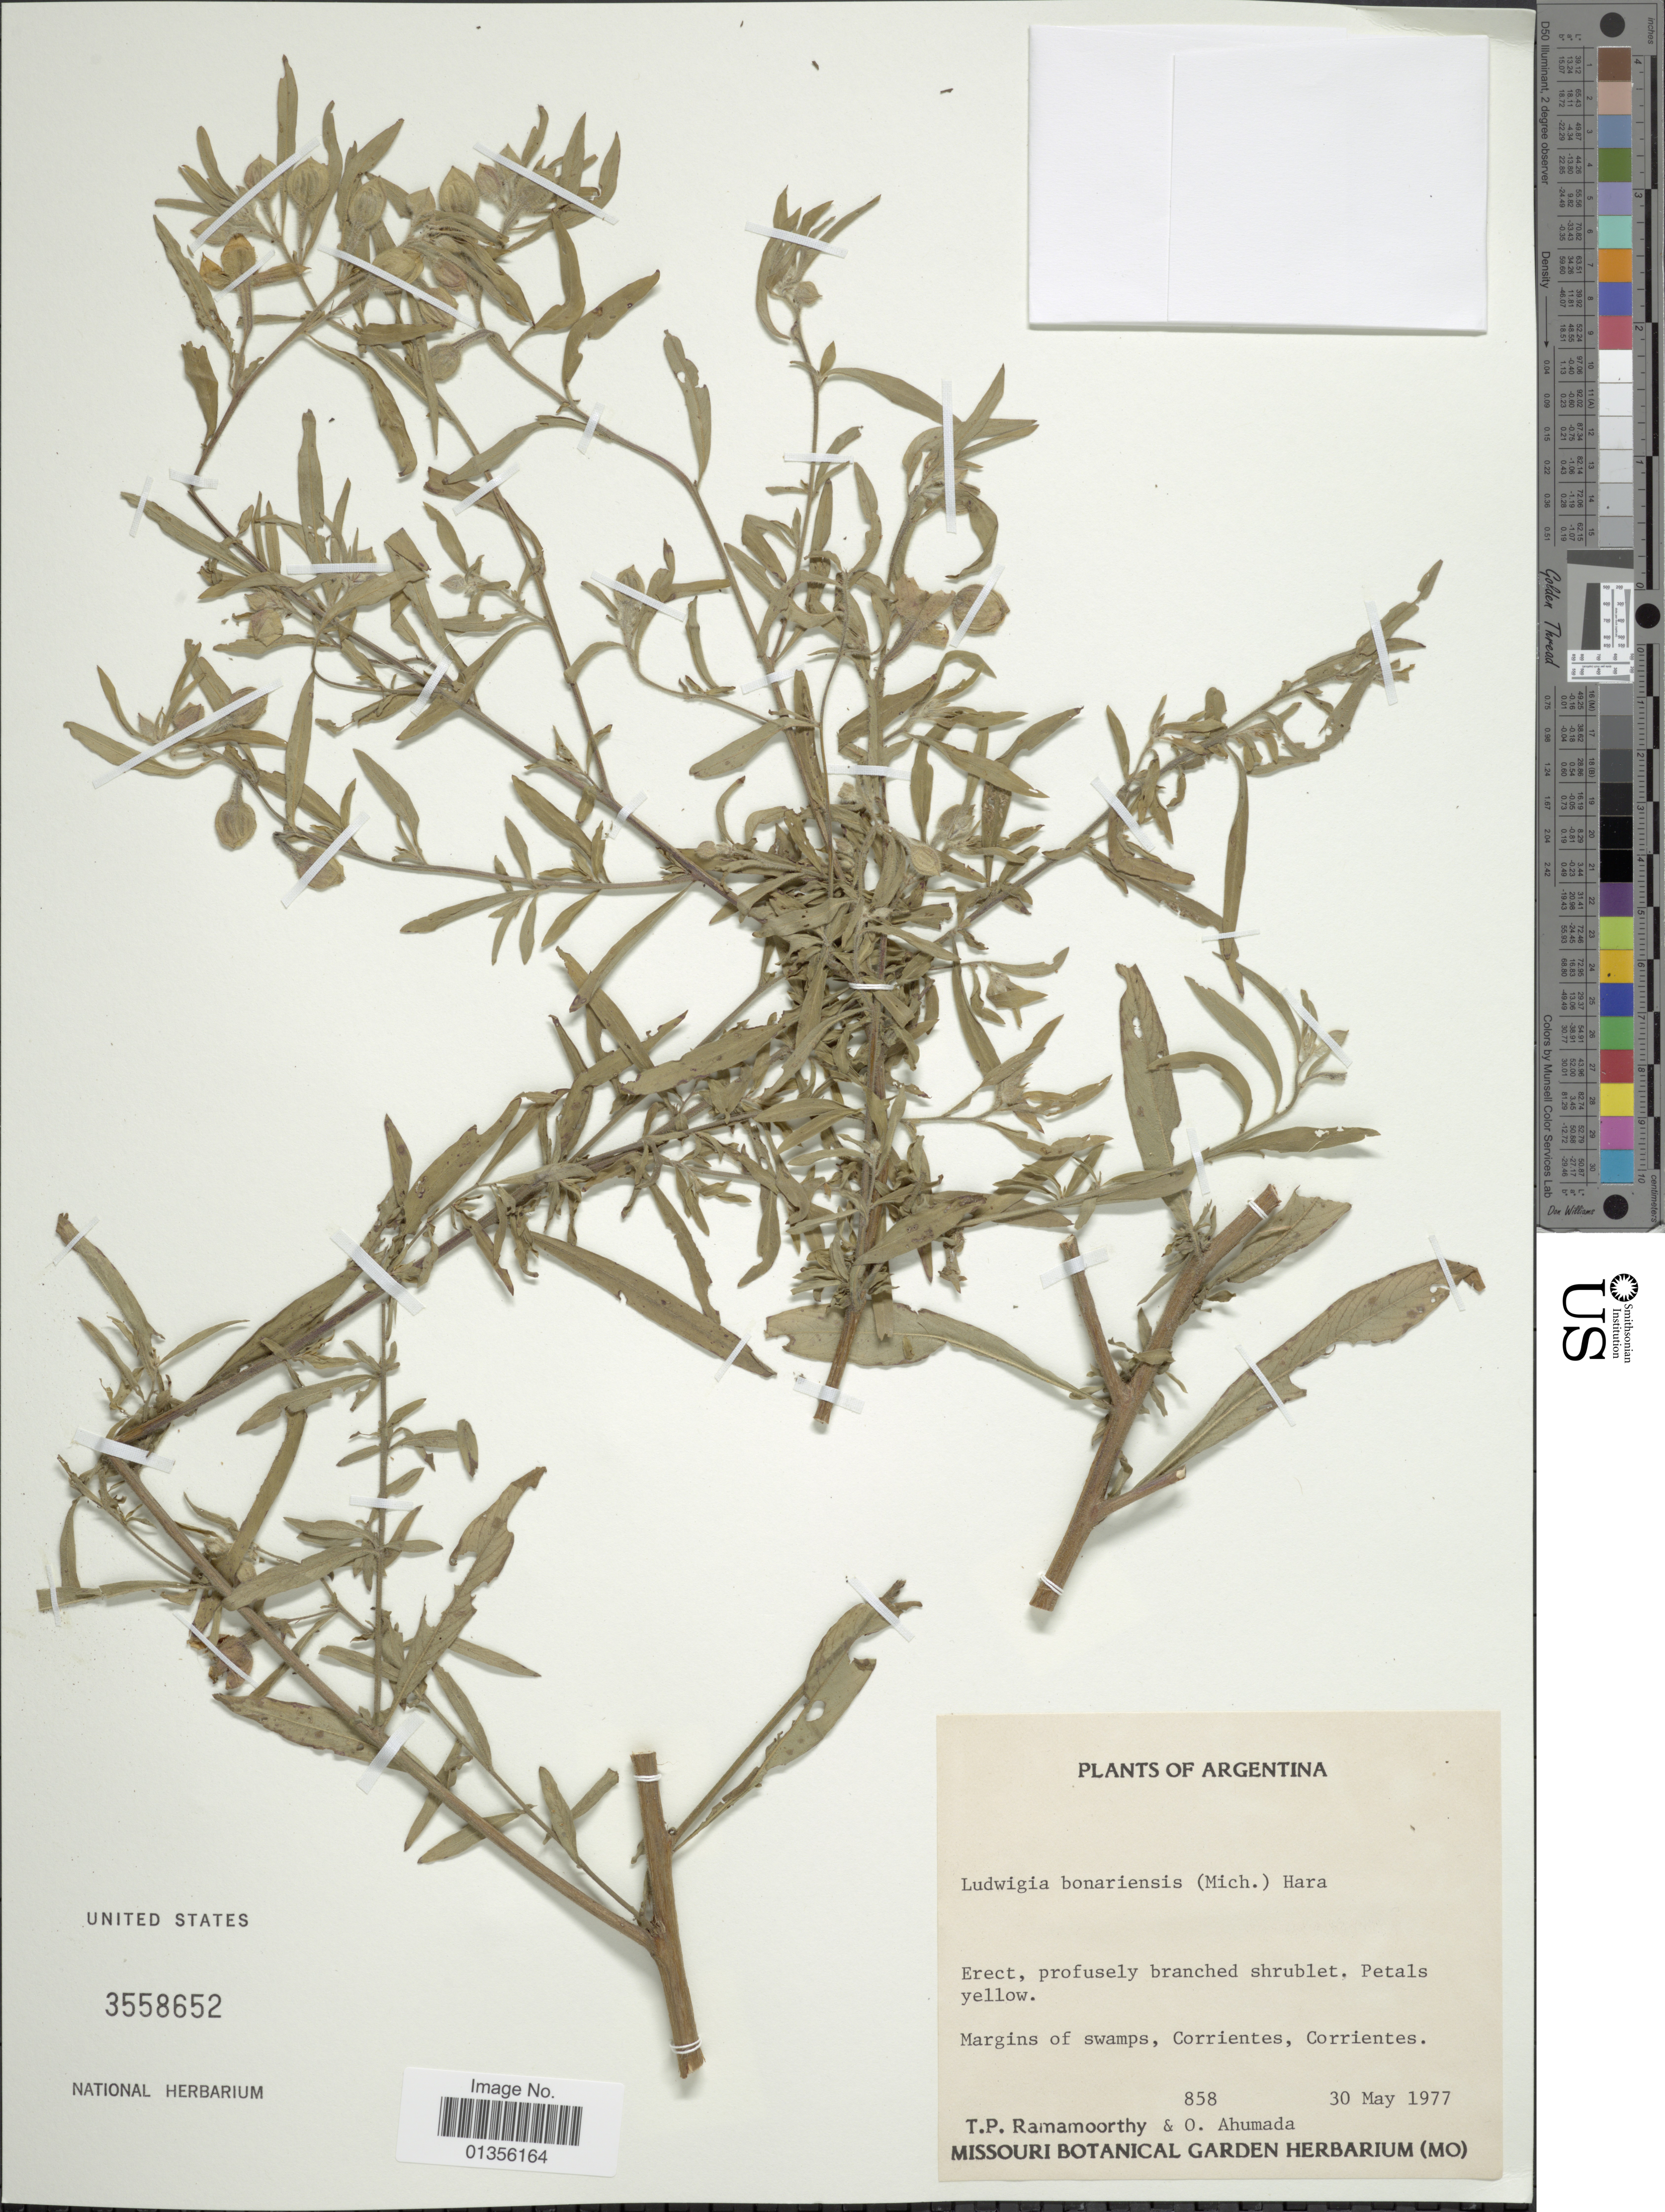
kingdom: Plantae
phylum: Tracheophyta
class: Magnoliopsida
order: Myrtales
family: Onagraceae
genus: Ludwigia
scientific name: Ludwigia bonariensis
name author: (Micheli) H. Hara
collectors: T. P. Ramamoorthy & O. Ahumada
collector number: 858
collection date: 1977-05-30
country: Argentina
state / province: Corrientes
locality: Corrientes.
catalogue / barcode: US 3558652